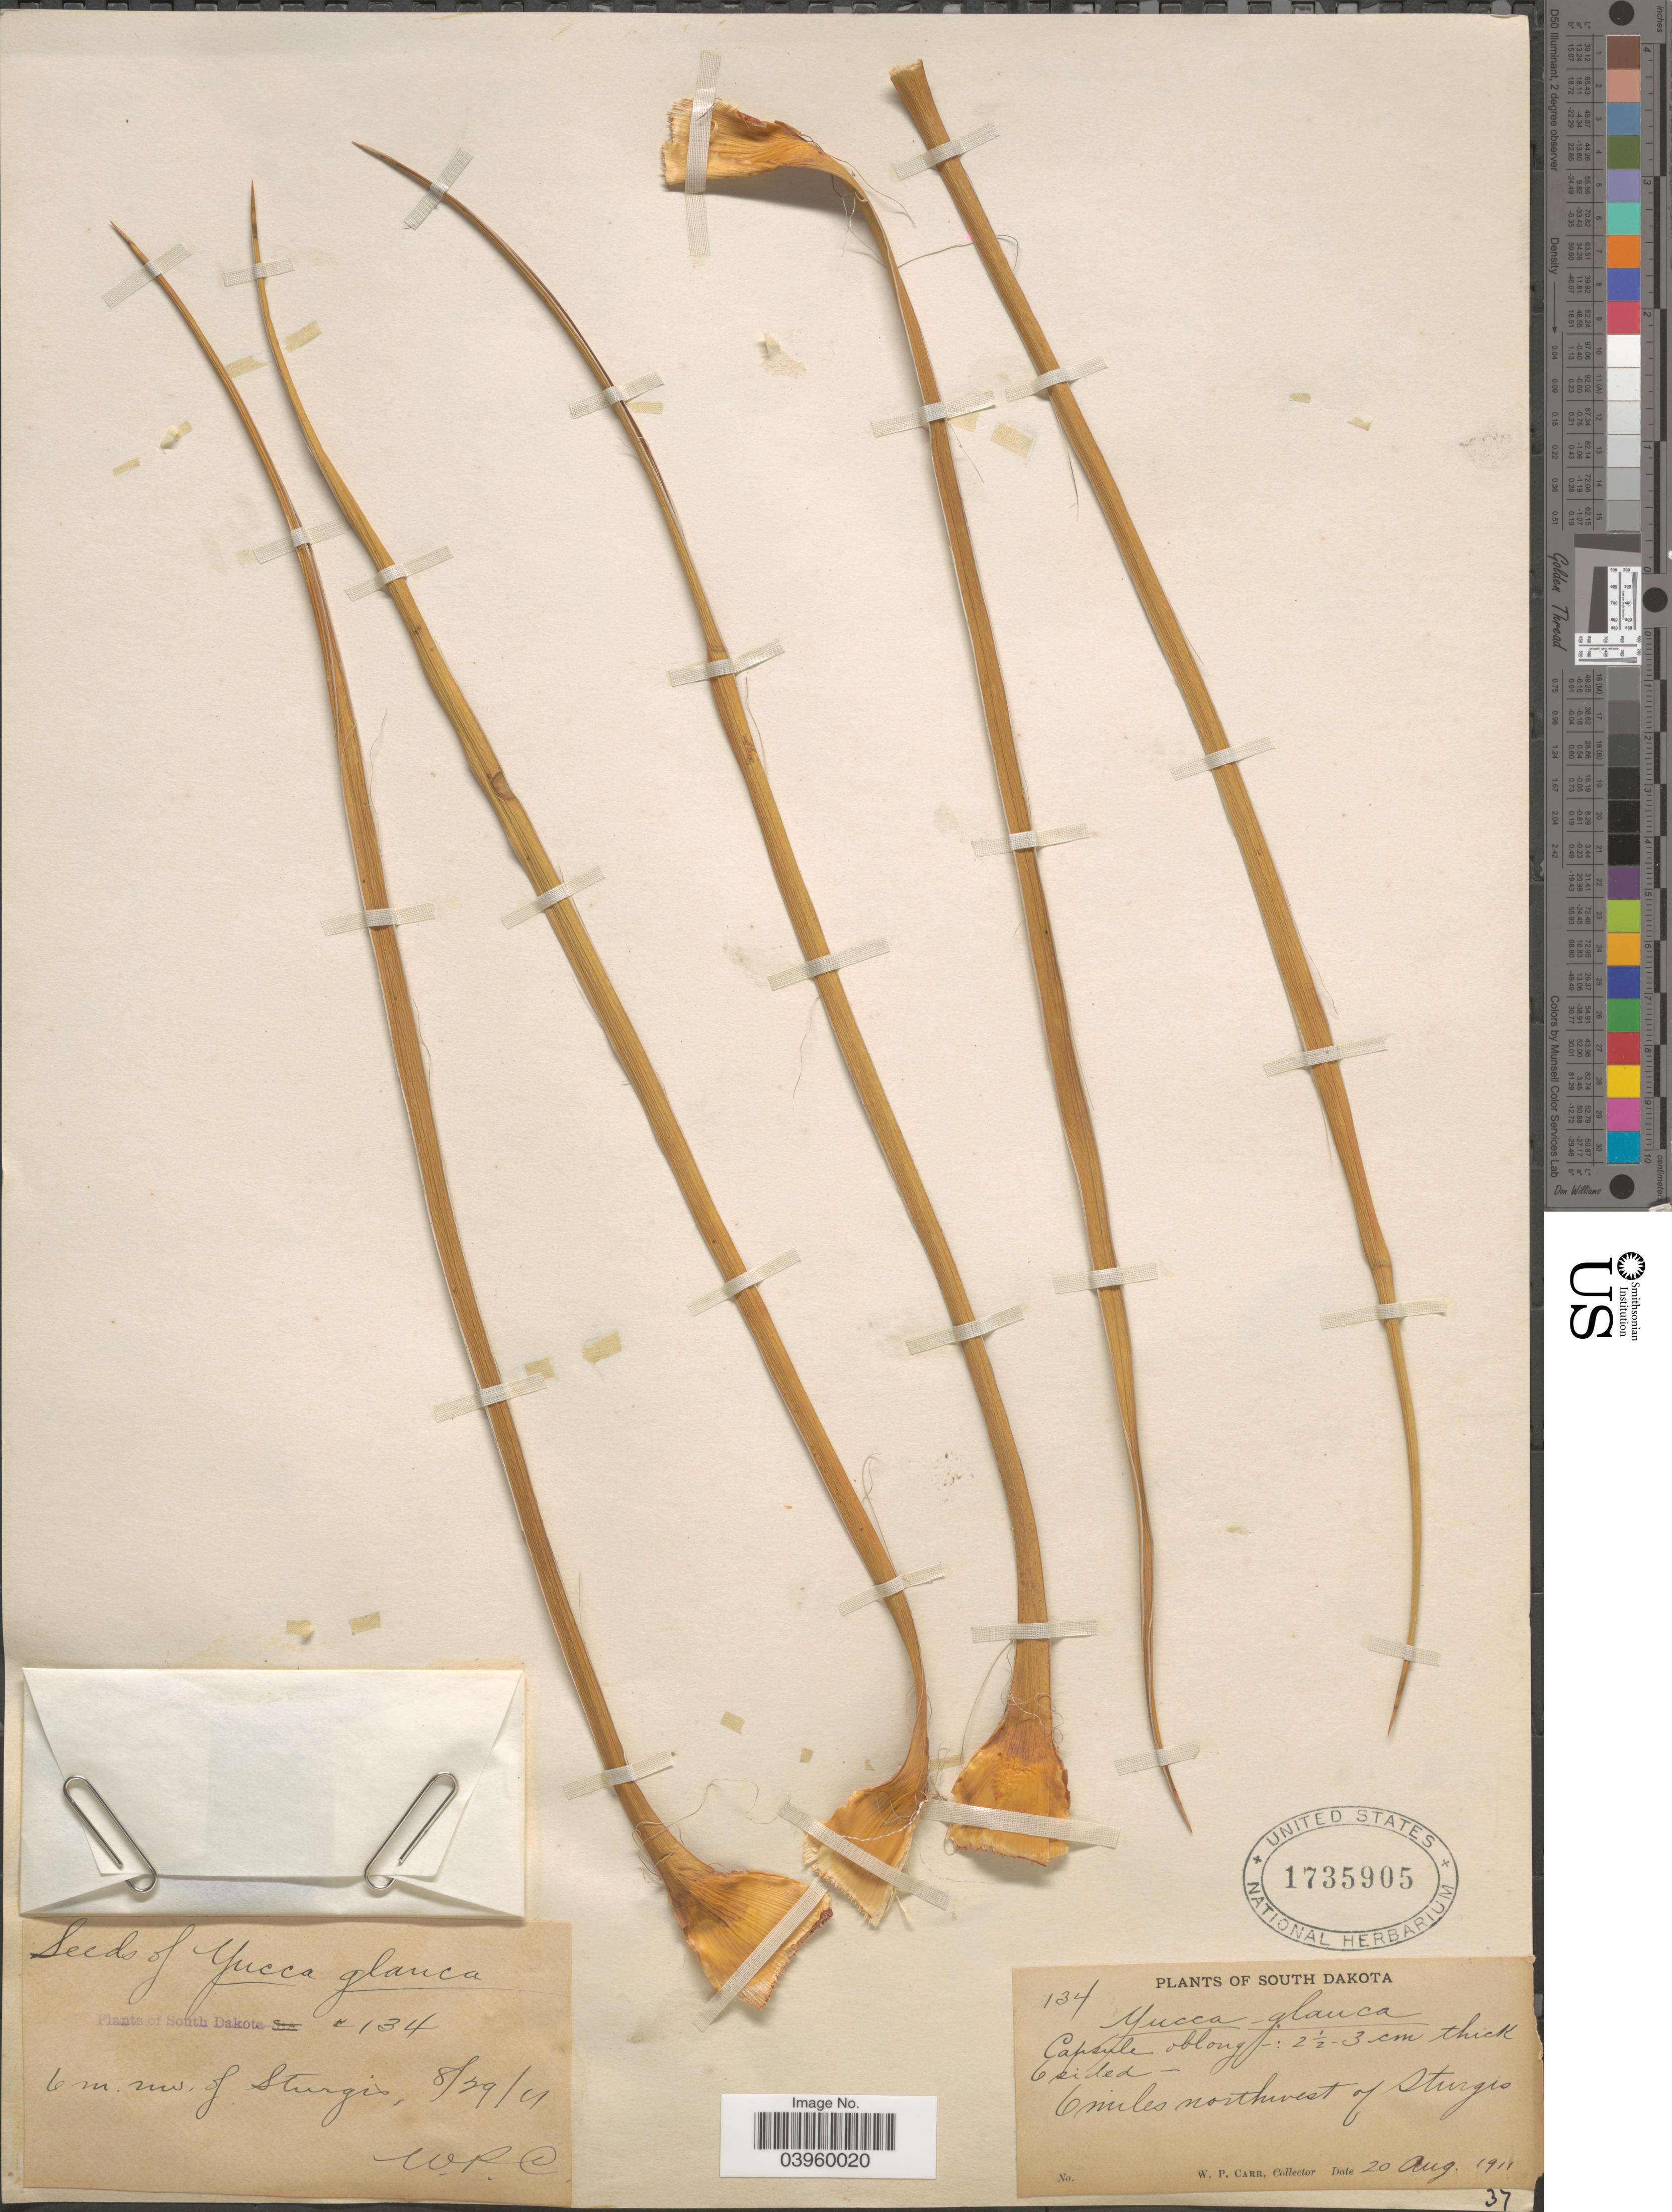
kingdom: Plantae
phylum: Tracheophyta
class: Liliopsida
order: Asparagales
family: Asparagaceae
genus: Yucca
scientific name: Yucca glauca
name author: Nutt.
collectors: W. Carr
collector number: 134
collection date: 1911-08-20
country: United States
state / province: South Dakota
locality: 6 miles northwest of Sturgis.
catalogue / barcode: US 1735905